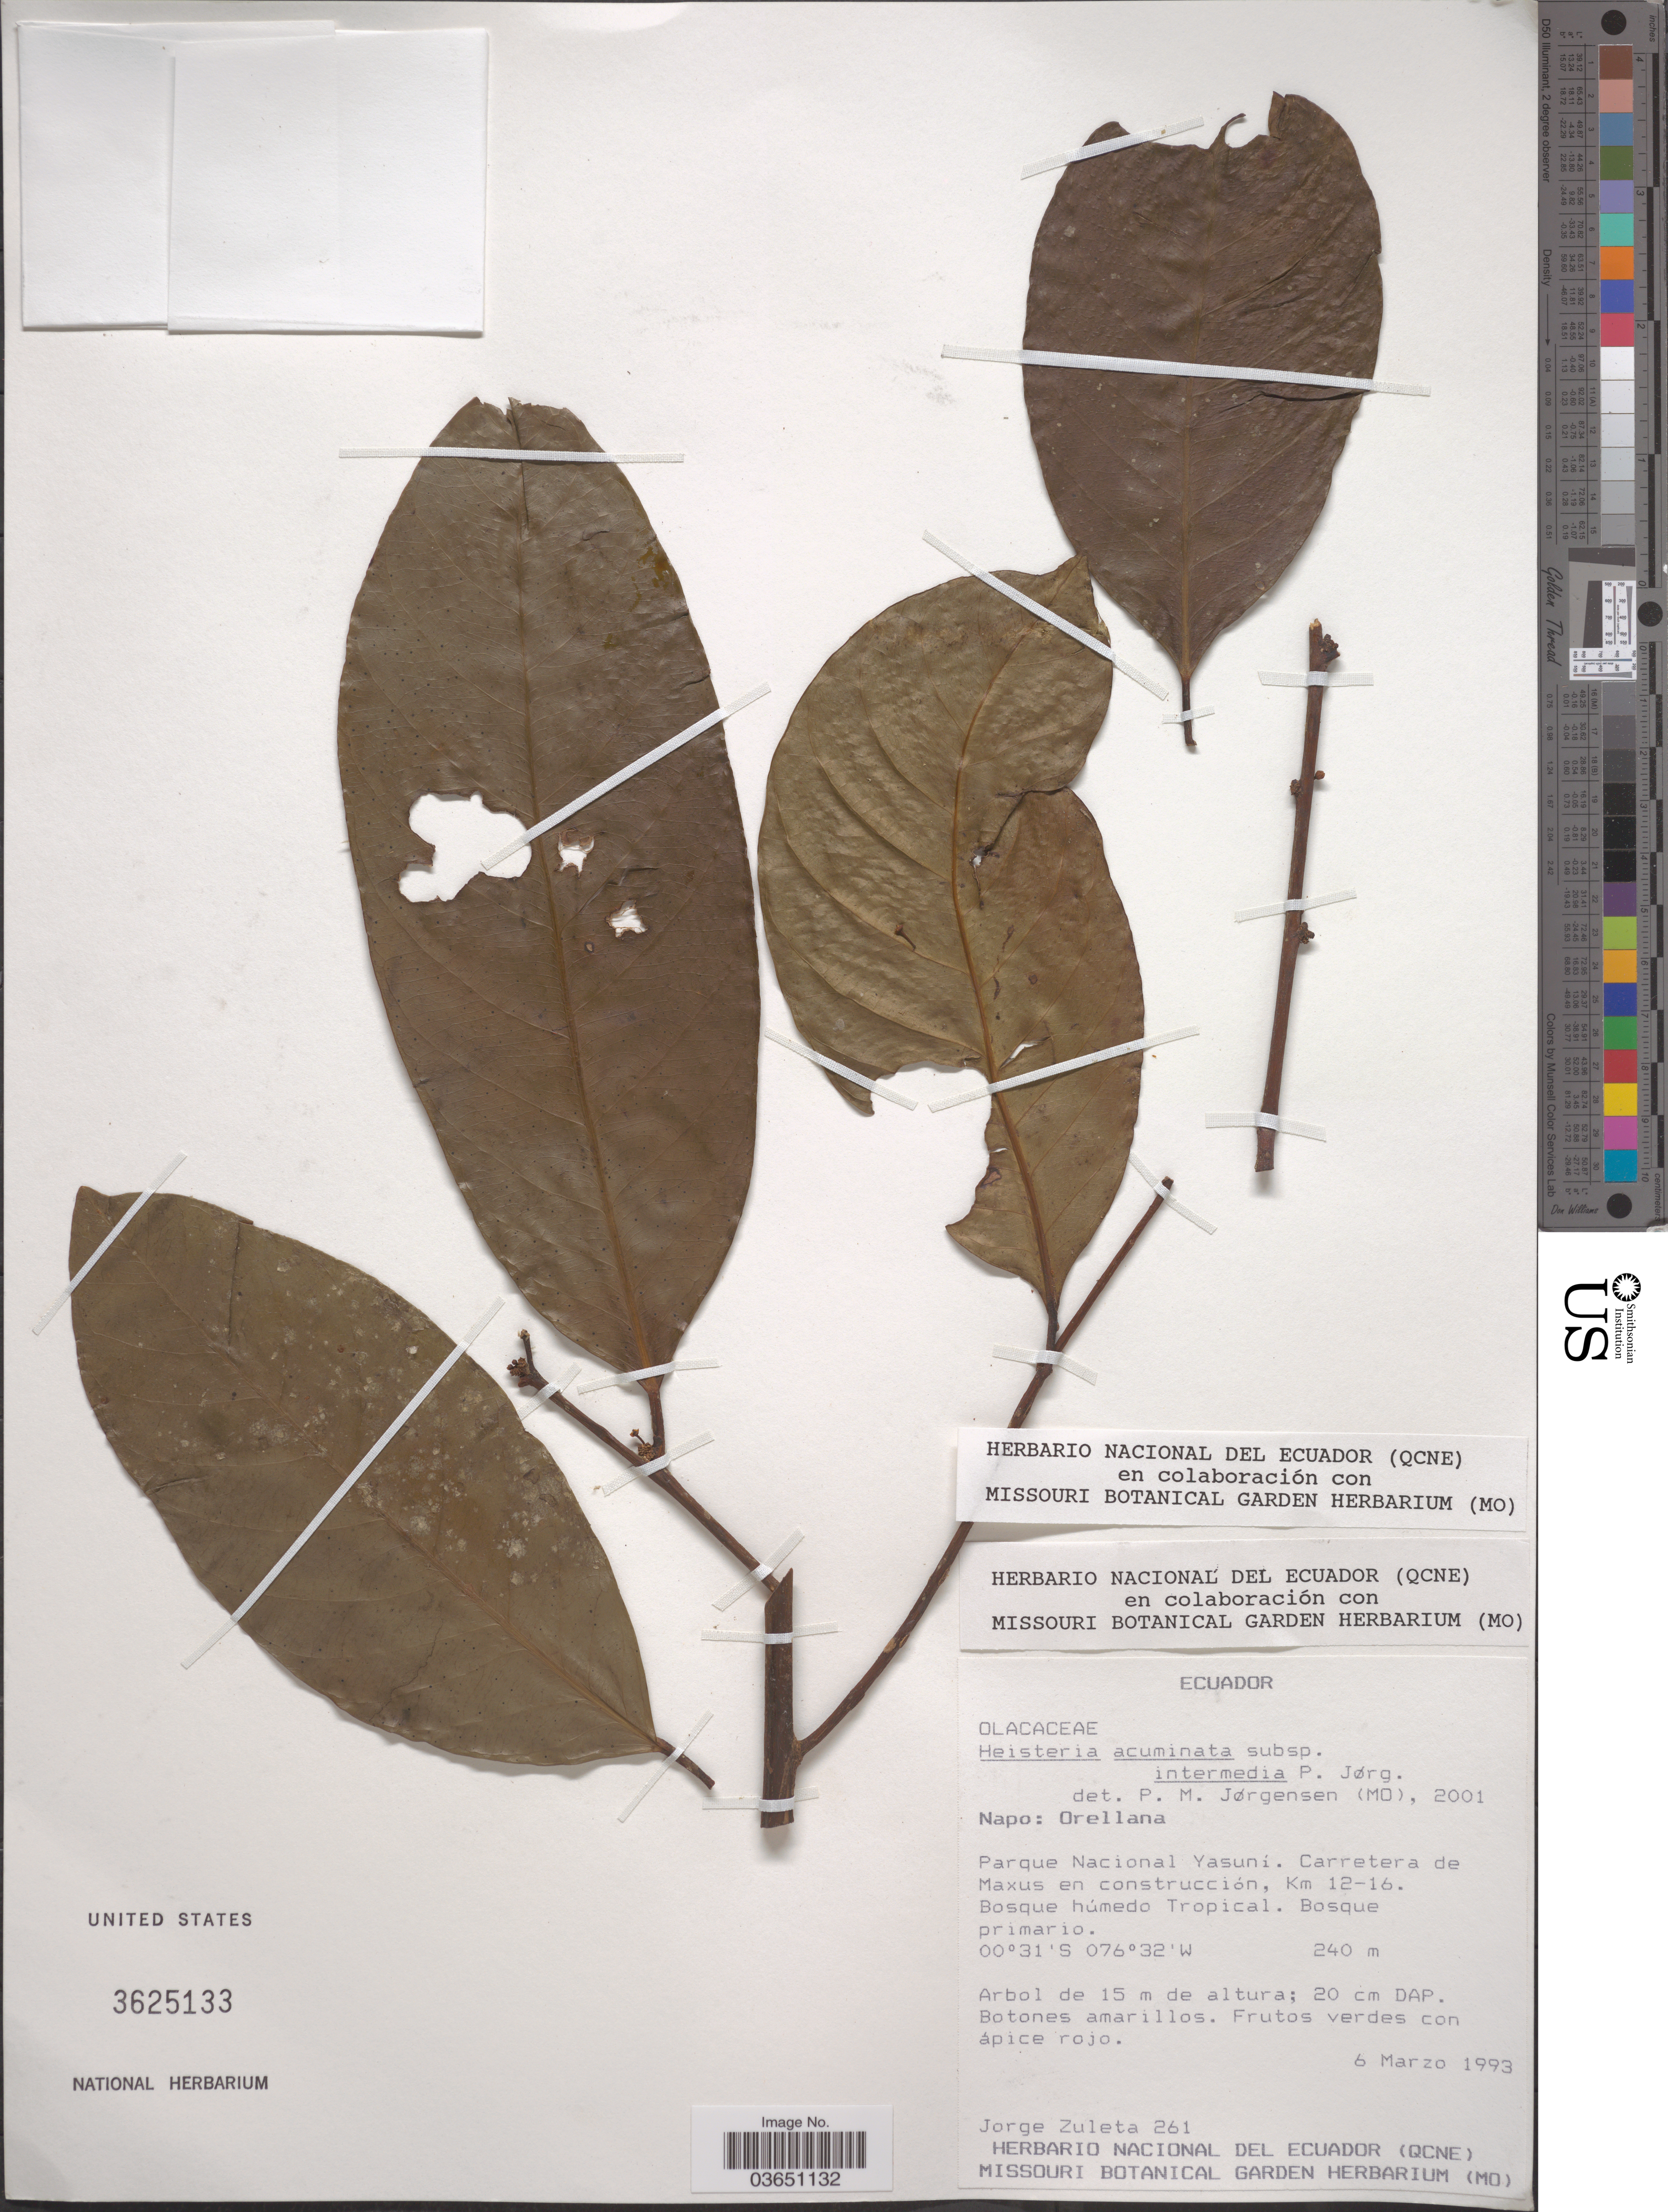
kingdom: Plantae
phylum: Tracheophyta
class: Magnoliopsida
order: Santalales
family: Erythropalaceae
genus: Heisteria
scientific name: Heisteria acuminata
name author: (Humb. & Bonpl.) Engl.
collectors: J. Zuleta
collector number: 261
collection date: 1993-03-06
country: Ecuador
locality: Napo: Orellana. Parque Nacional Yasuní. Carretera de Maxus en construcción, Km 12-16. Bosque húmedo Tropical. Bosque primario.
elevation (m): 240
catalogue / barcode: US 3625133